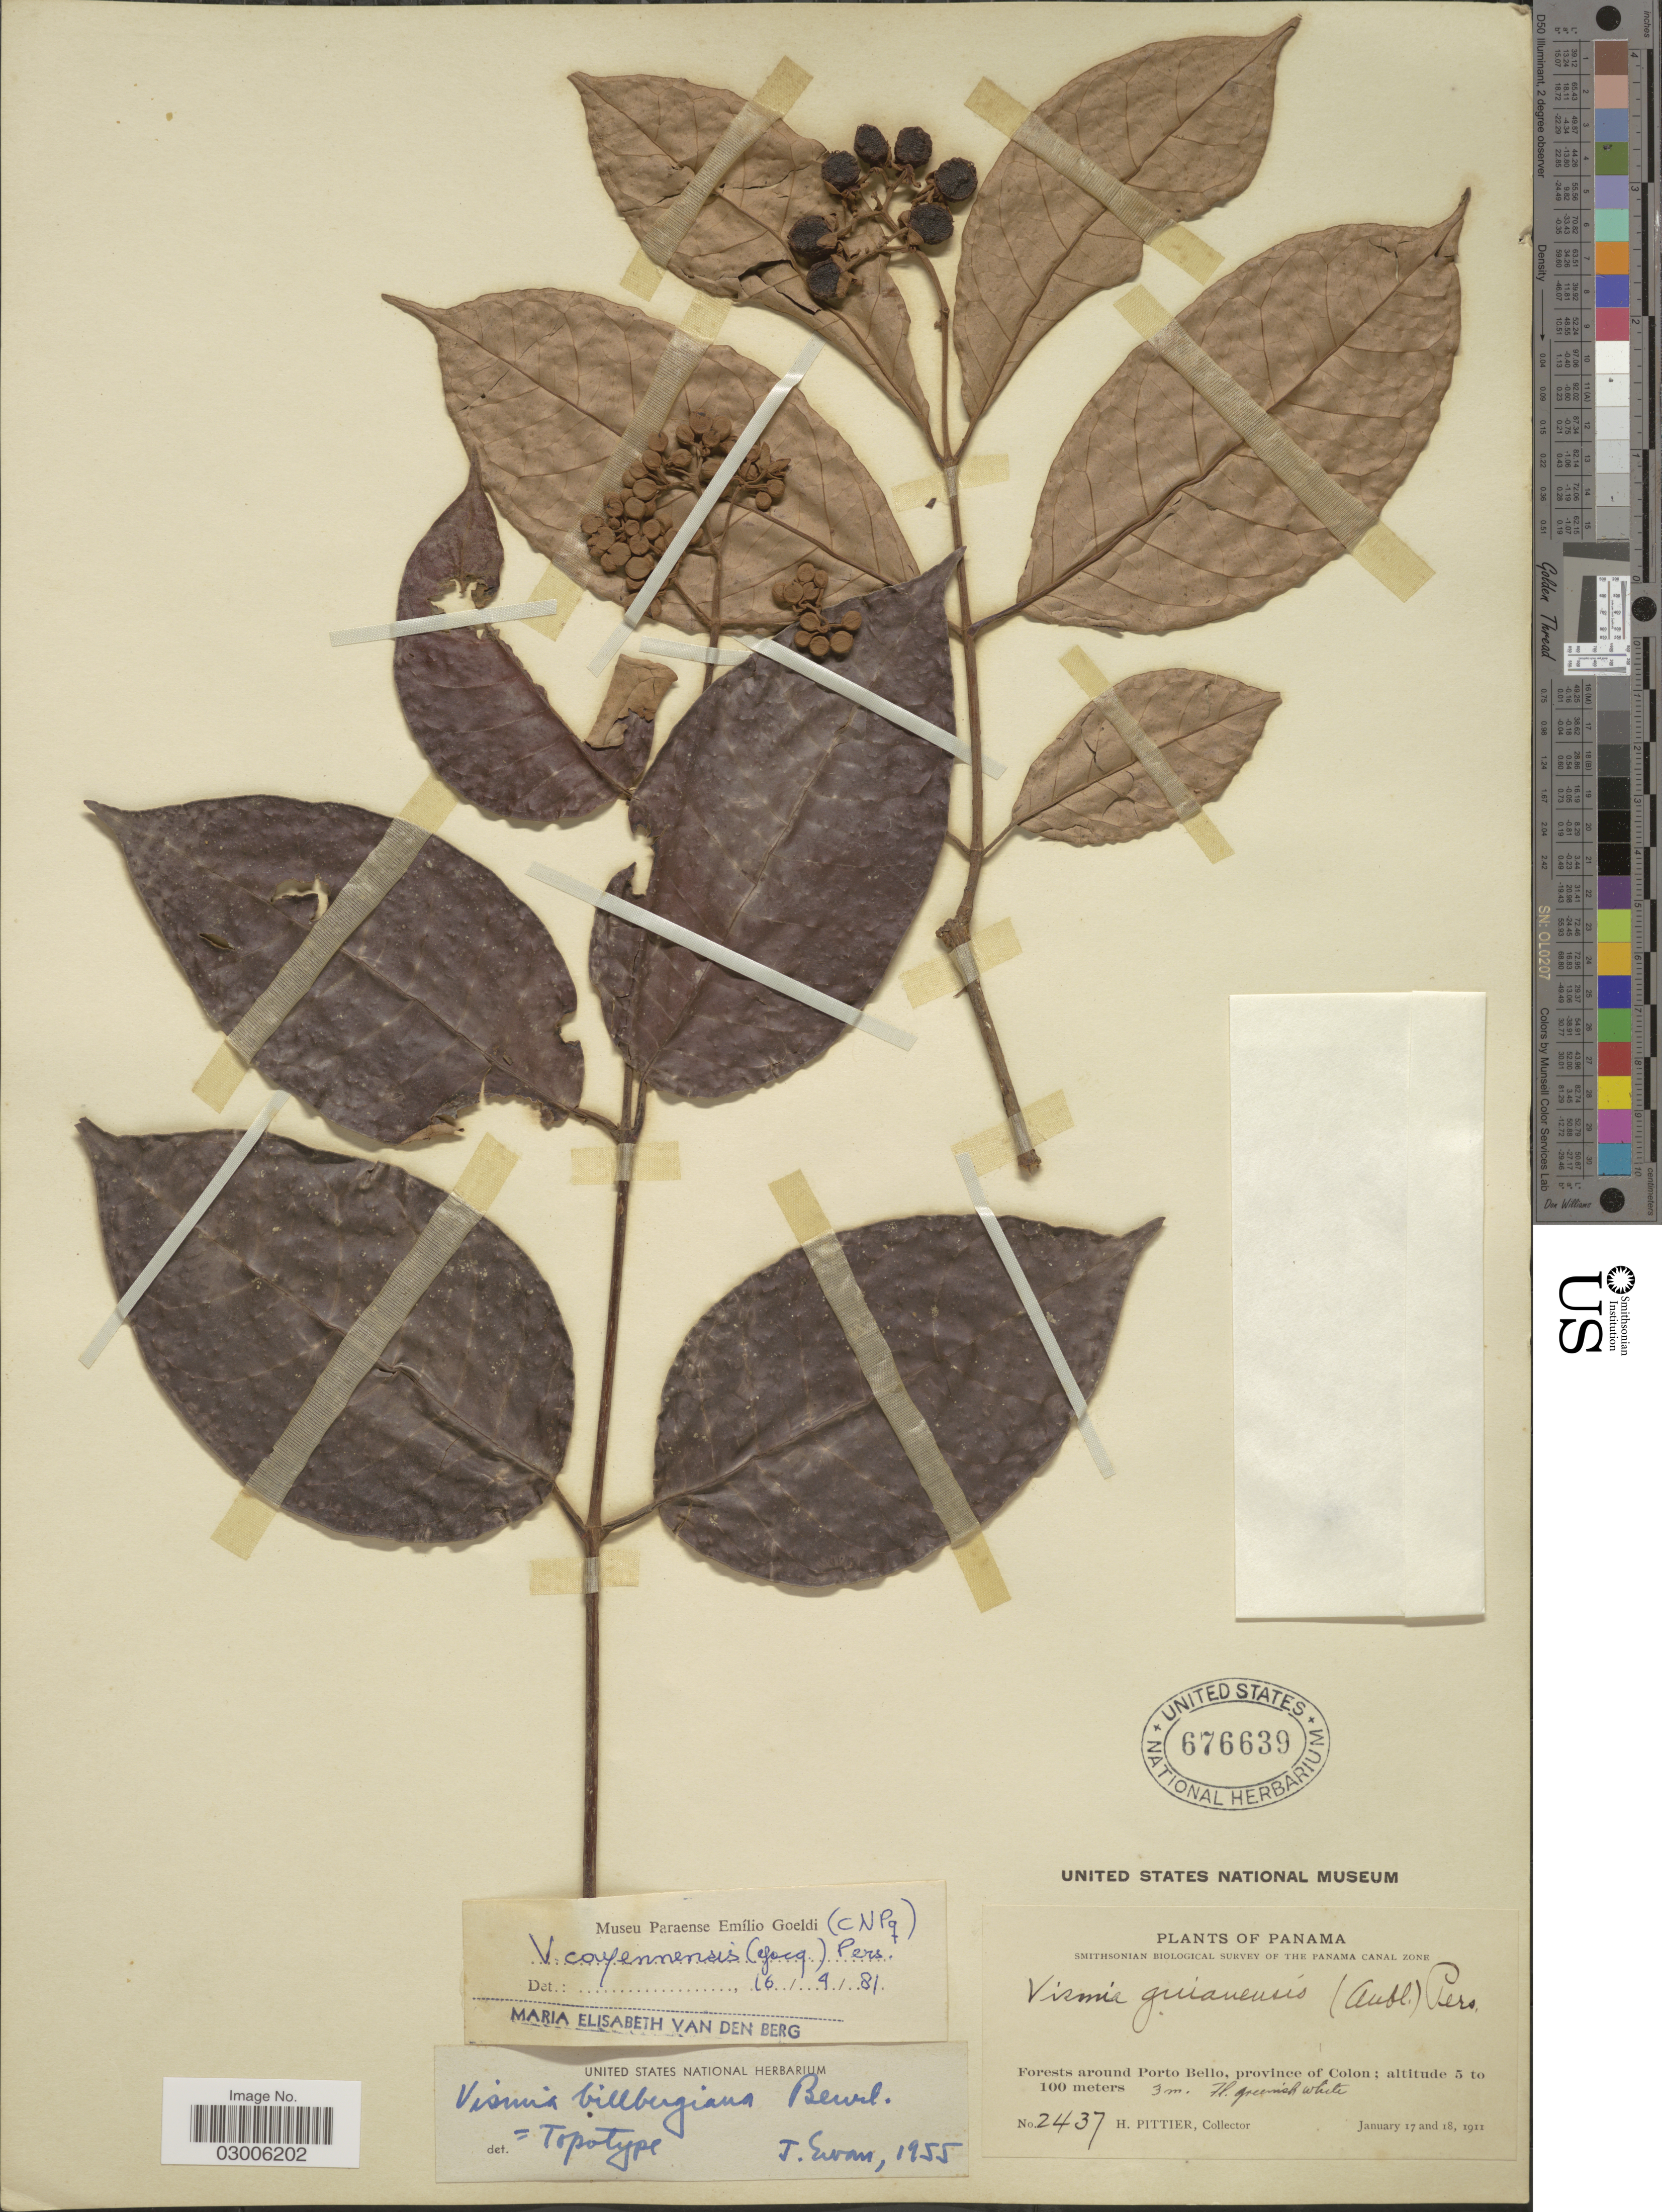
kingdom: Plantae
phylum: Tracheophyta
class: Magnoliopsida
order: Malpighiales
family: Hypericaceae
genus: Vismia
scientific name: Vismia cayennensis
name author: (Jacq.) Pers.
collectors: H. F. Pittier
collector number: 2437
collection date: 1911-01-17/1911-01-18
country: Panama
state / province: Colón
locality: Forests around Porto Bello.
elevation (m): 5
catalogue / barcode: US 676639